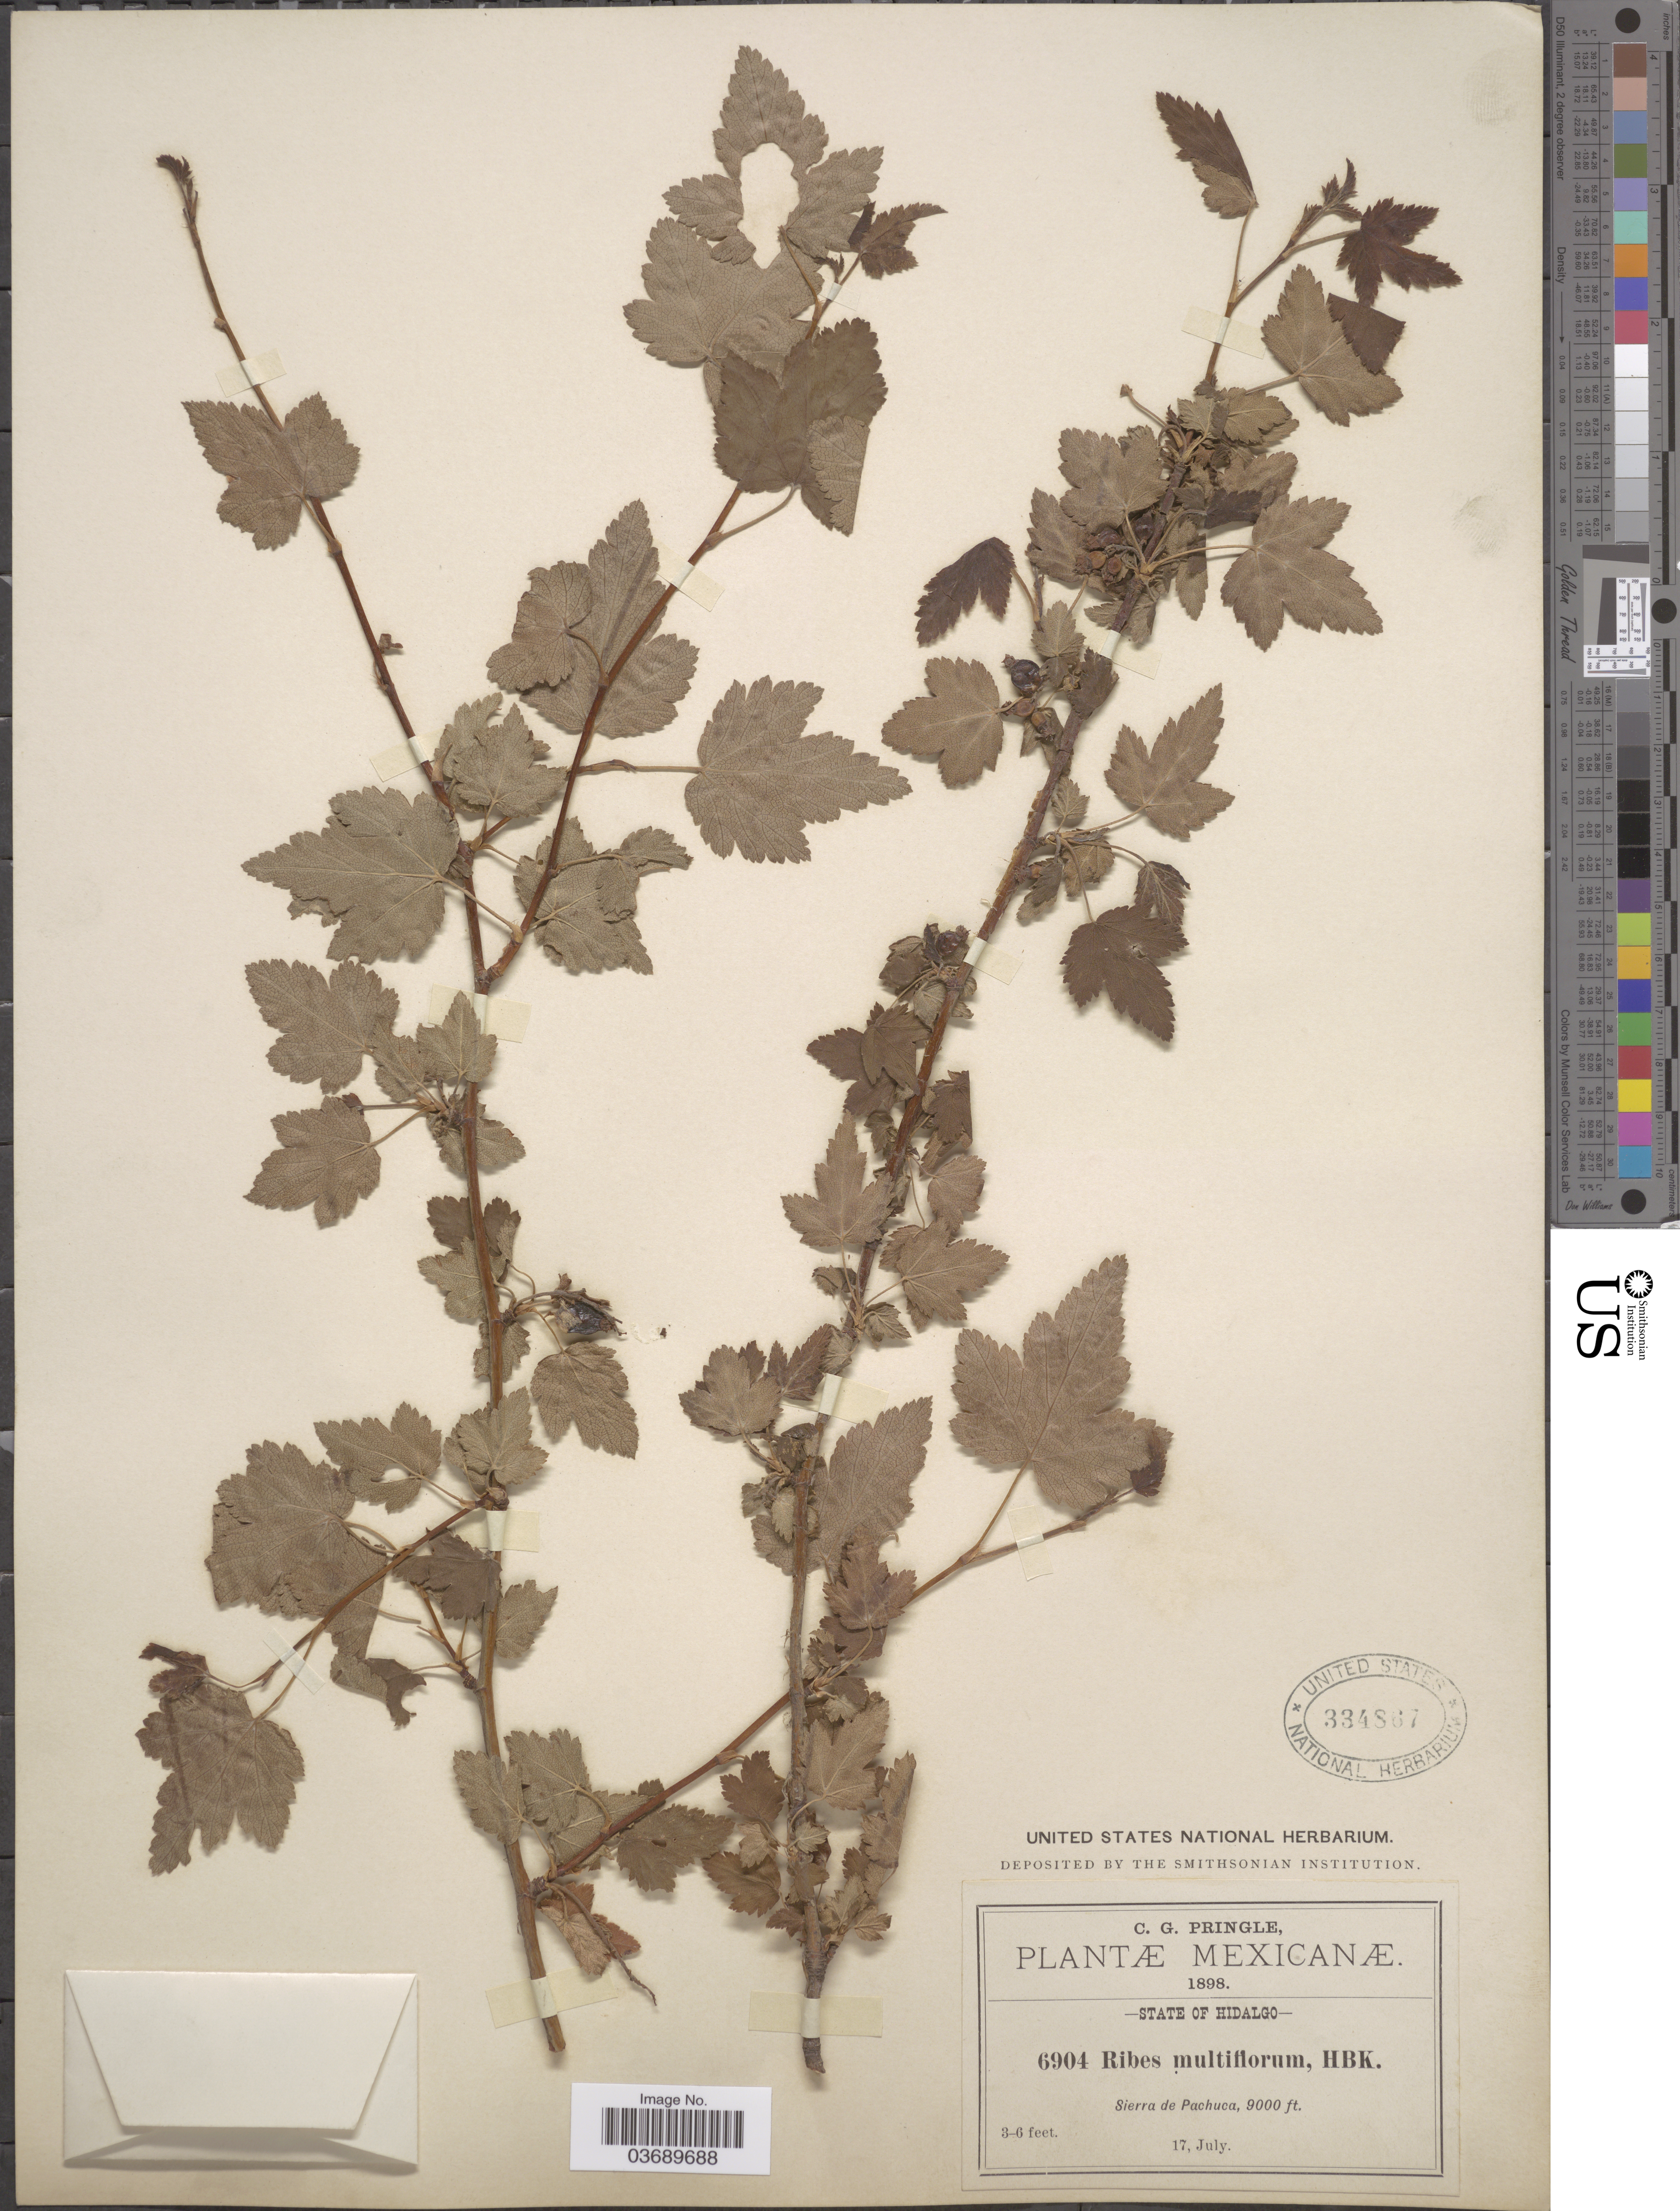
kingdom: Plantae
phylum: Tracheophyta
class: Magnoliopsida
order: Saxifragales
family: Grossulariaceae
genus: Ribes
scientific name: Ribes affine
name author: Kunth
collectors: C. G. Pringle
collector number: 6904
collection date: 1898-07-17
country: Mexico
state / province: Hidalgo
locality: State of Hidalgo. Sierra de Pachuca.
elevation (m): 2743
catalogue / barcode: US 334867